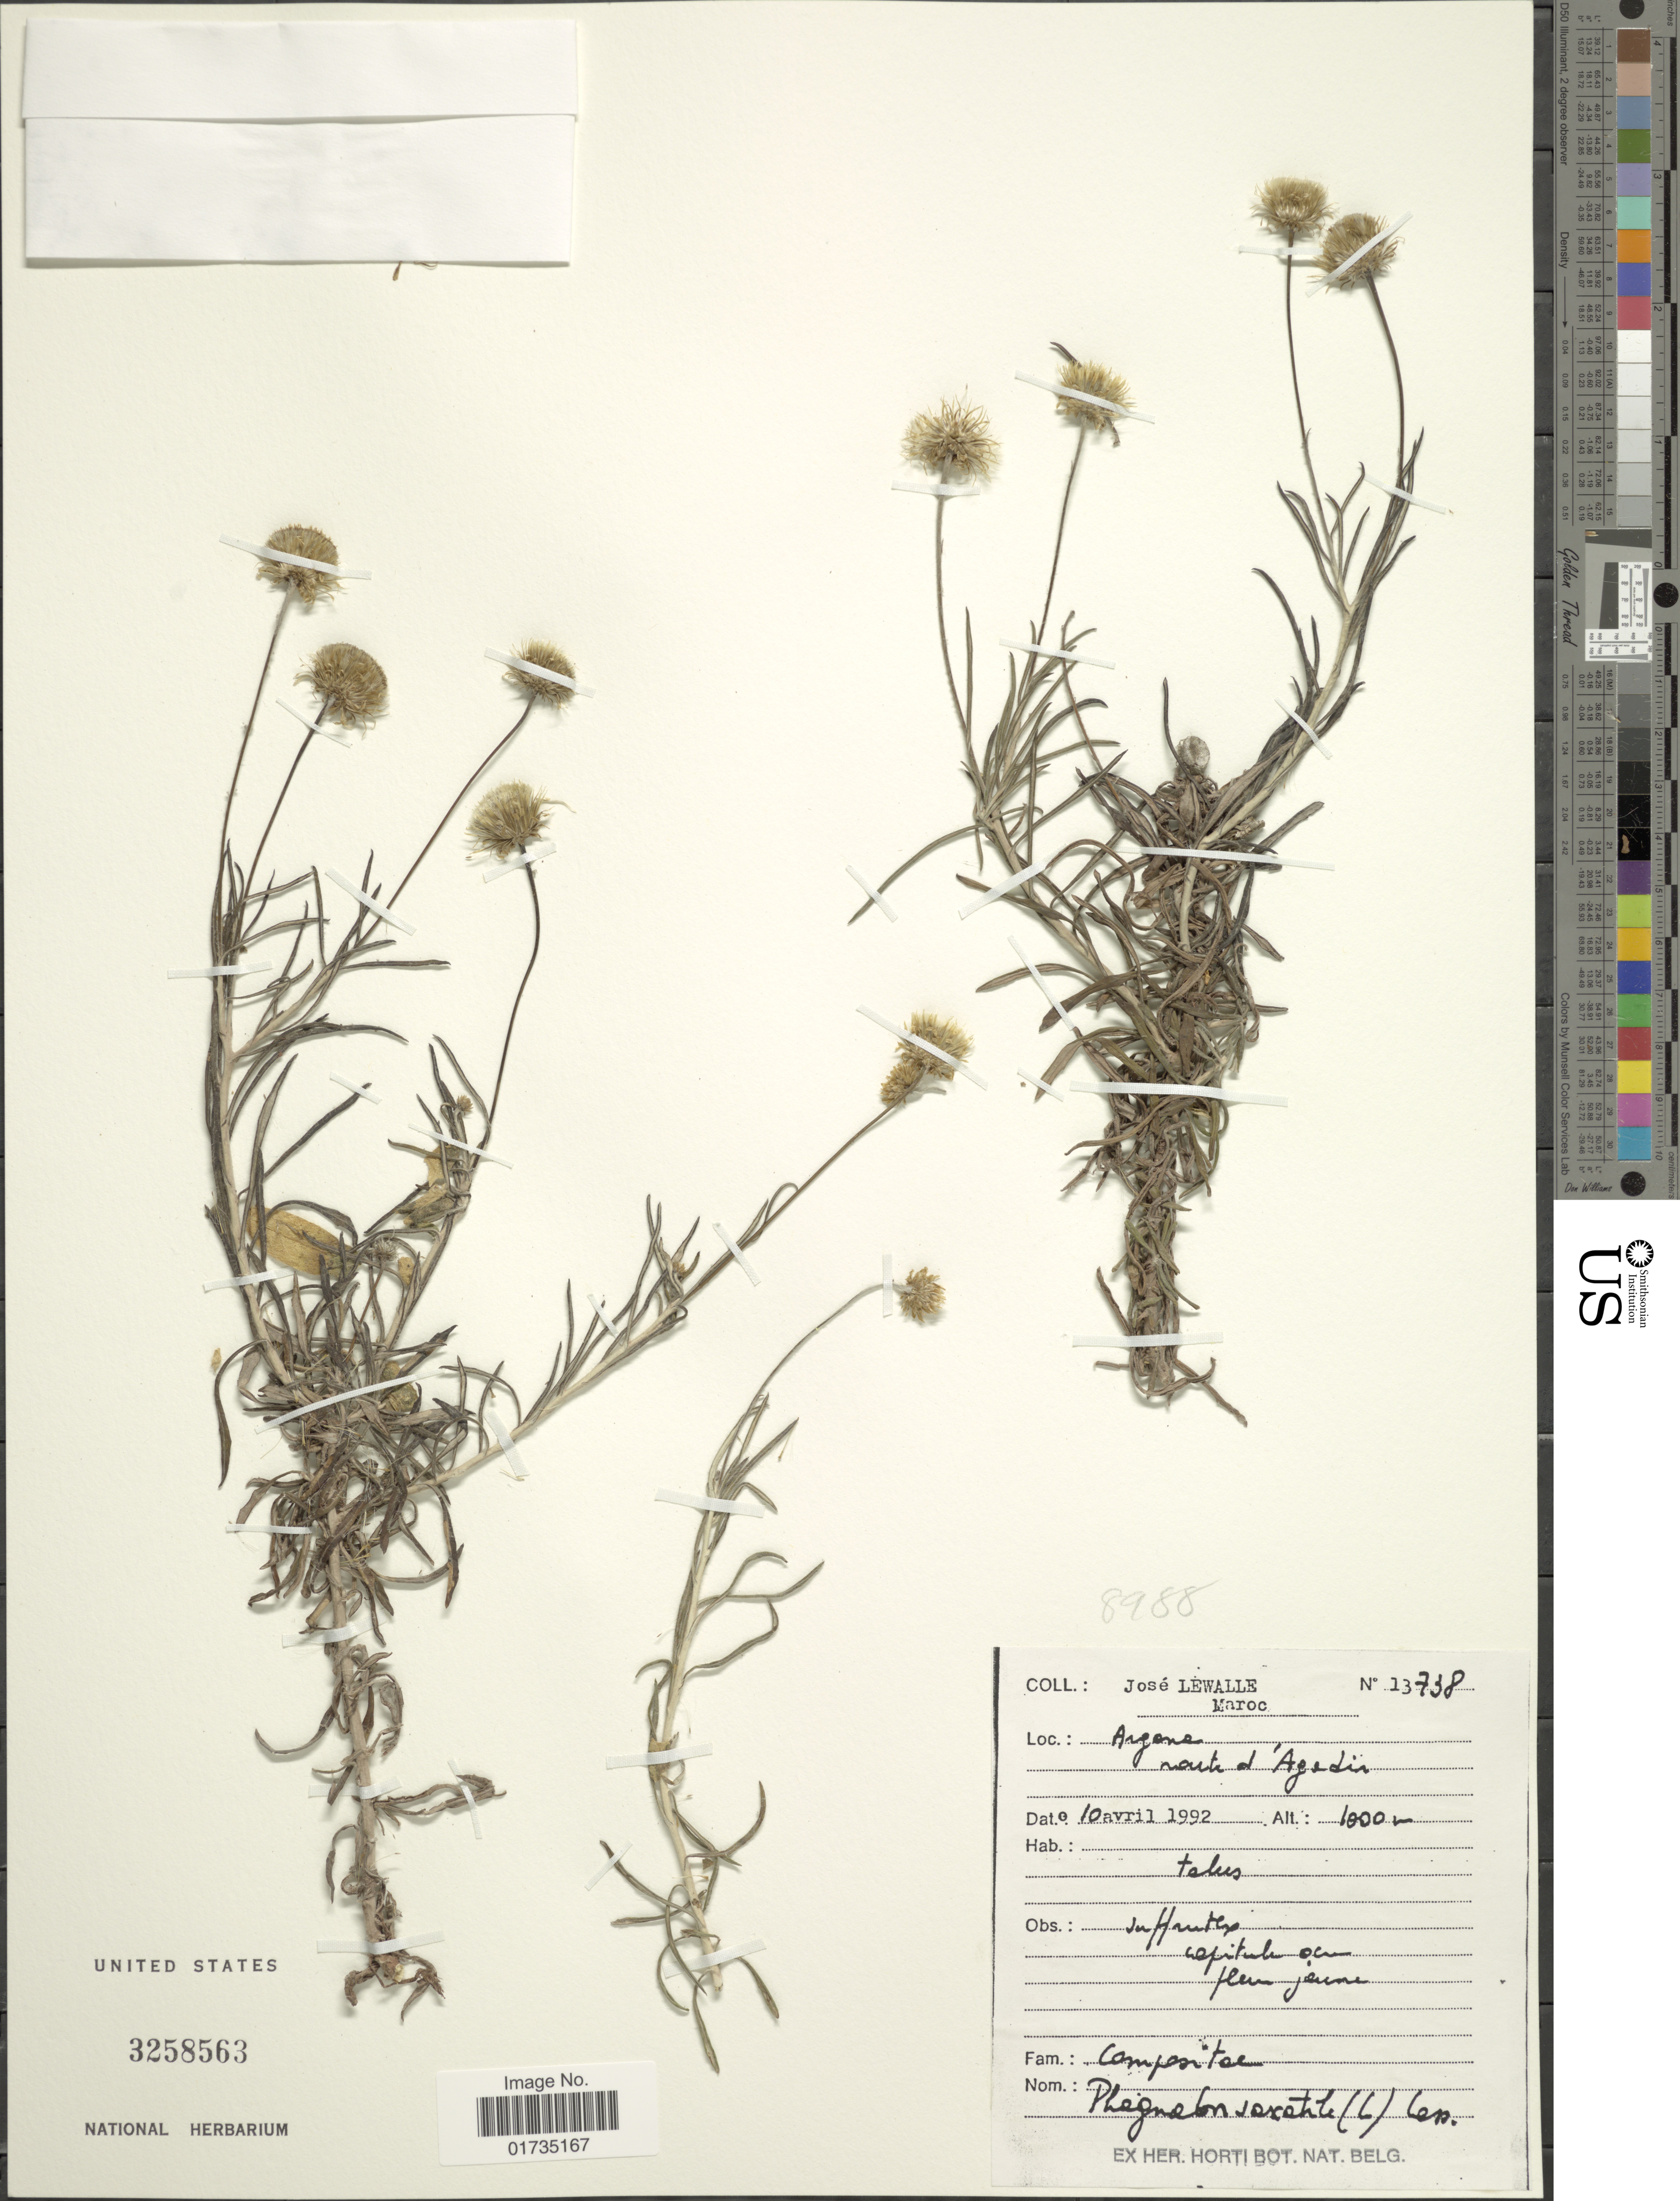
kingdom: Plantae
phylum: Tracheophyta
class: Magnoliopsida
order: Asterales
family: Asteraceae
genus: Phagnalon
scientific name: Phagnalon saxatile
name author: Cass.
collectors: J. Lewalle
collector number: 13738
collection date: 1992-04-10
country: Morocco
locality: Maroc. Argana route d'Agadir.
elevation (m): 1800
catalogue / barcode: US 3258563